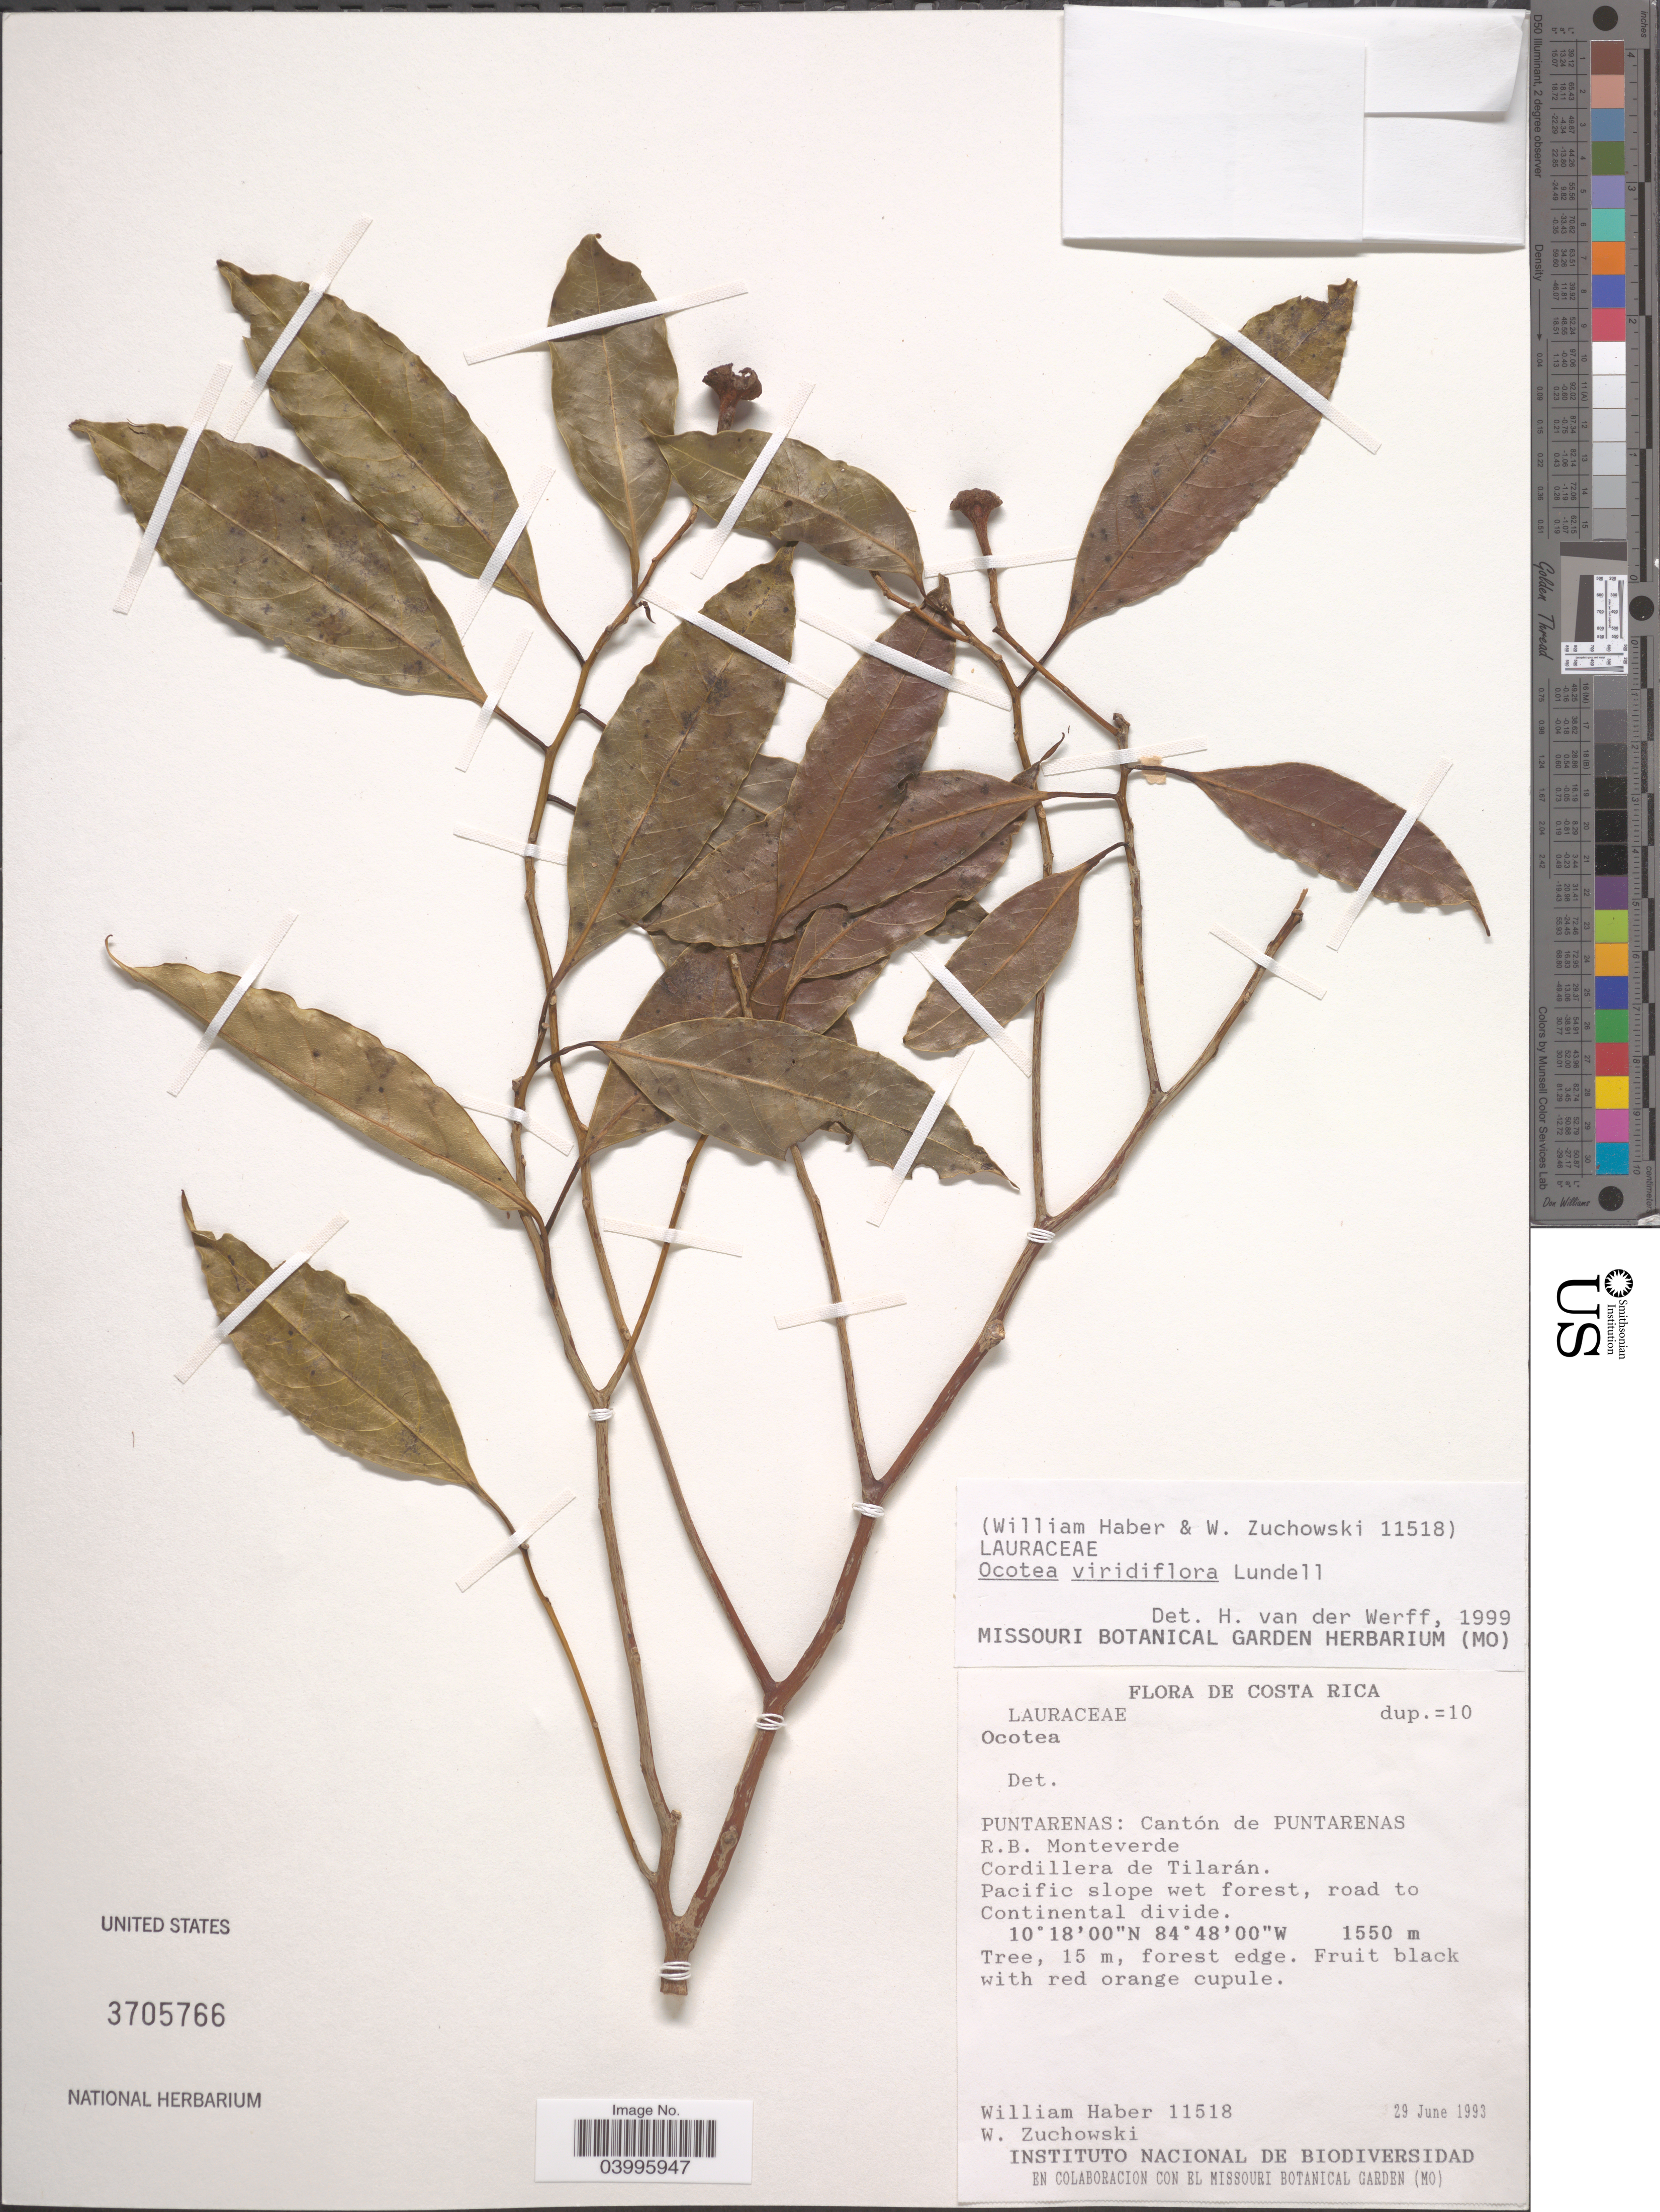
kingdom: Plantae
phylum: Tracheophyta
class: Magnoliopsida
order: Laurales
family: Lauraceae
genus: Ocotea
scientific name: Ocotea viridiflora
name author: Lundell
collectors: W. Haber & W. Zuchowski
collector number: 11518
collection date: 1993-06-29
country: Costa Rica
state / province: Puntarenas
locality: Cantón de Puntarenas R.B. Monteverde. Cordillera de Tilarán. Pacific slope wet forest, road to Continental divide.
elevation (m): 1550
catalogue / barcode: US 3705766